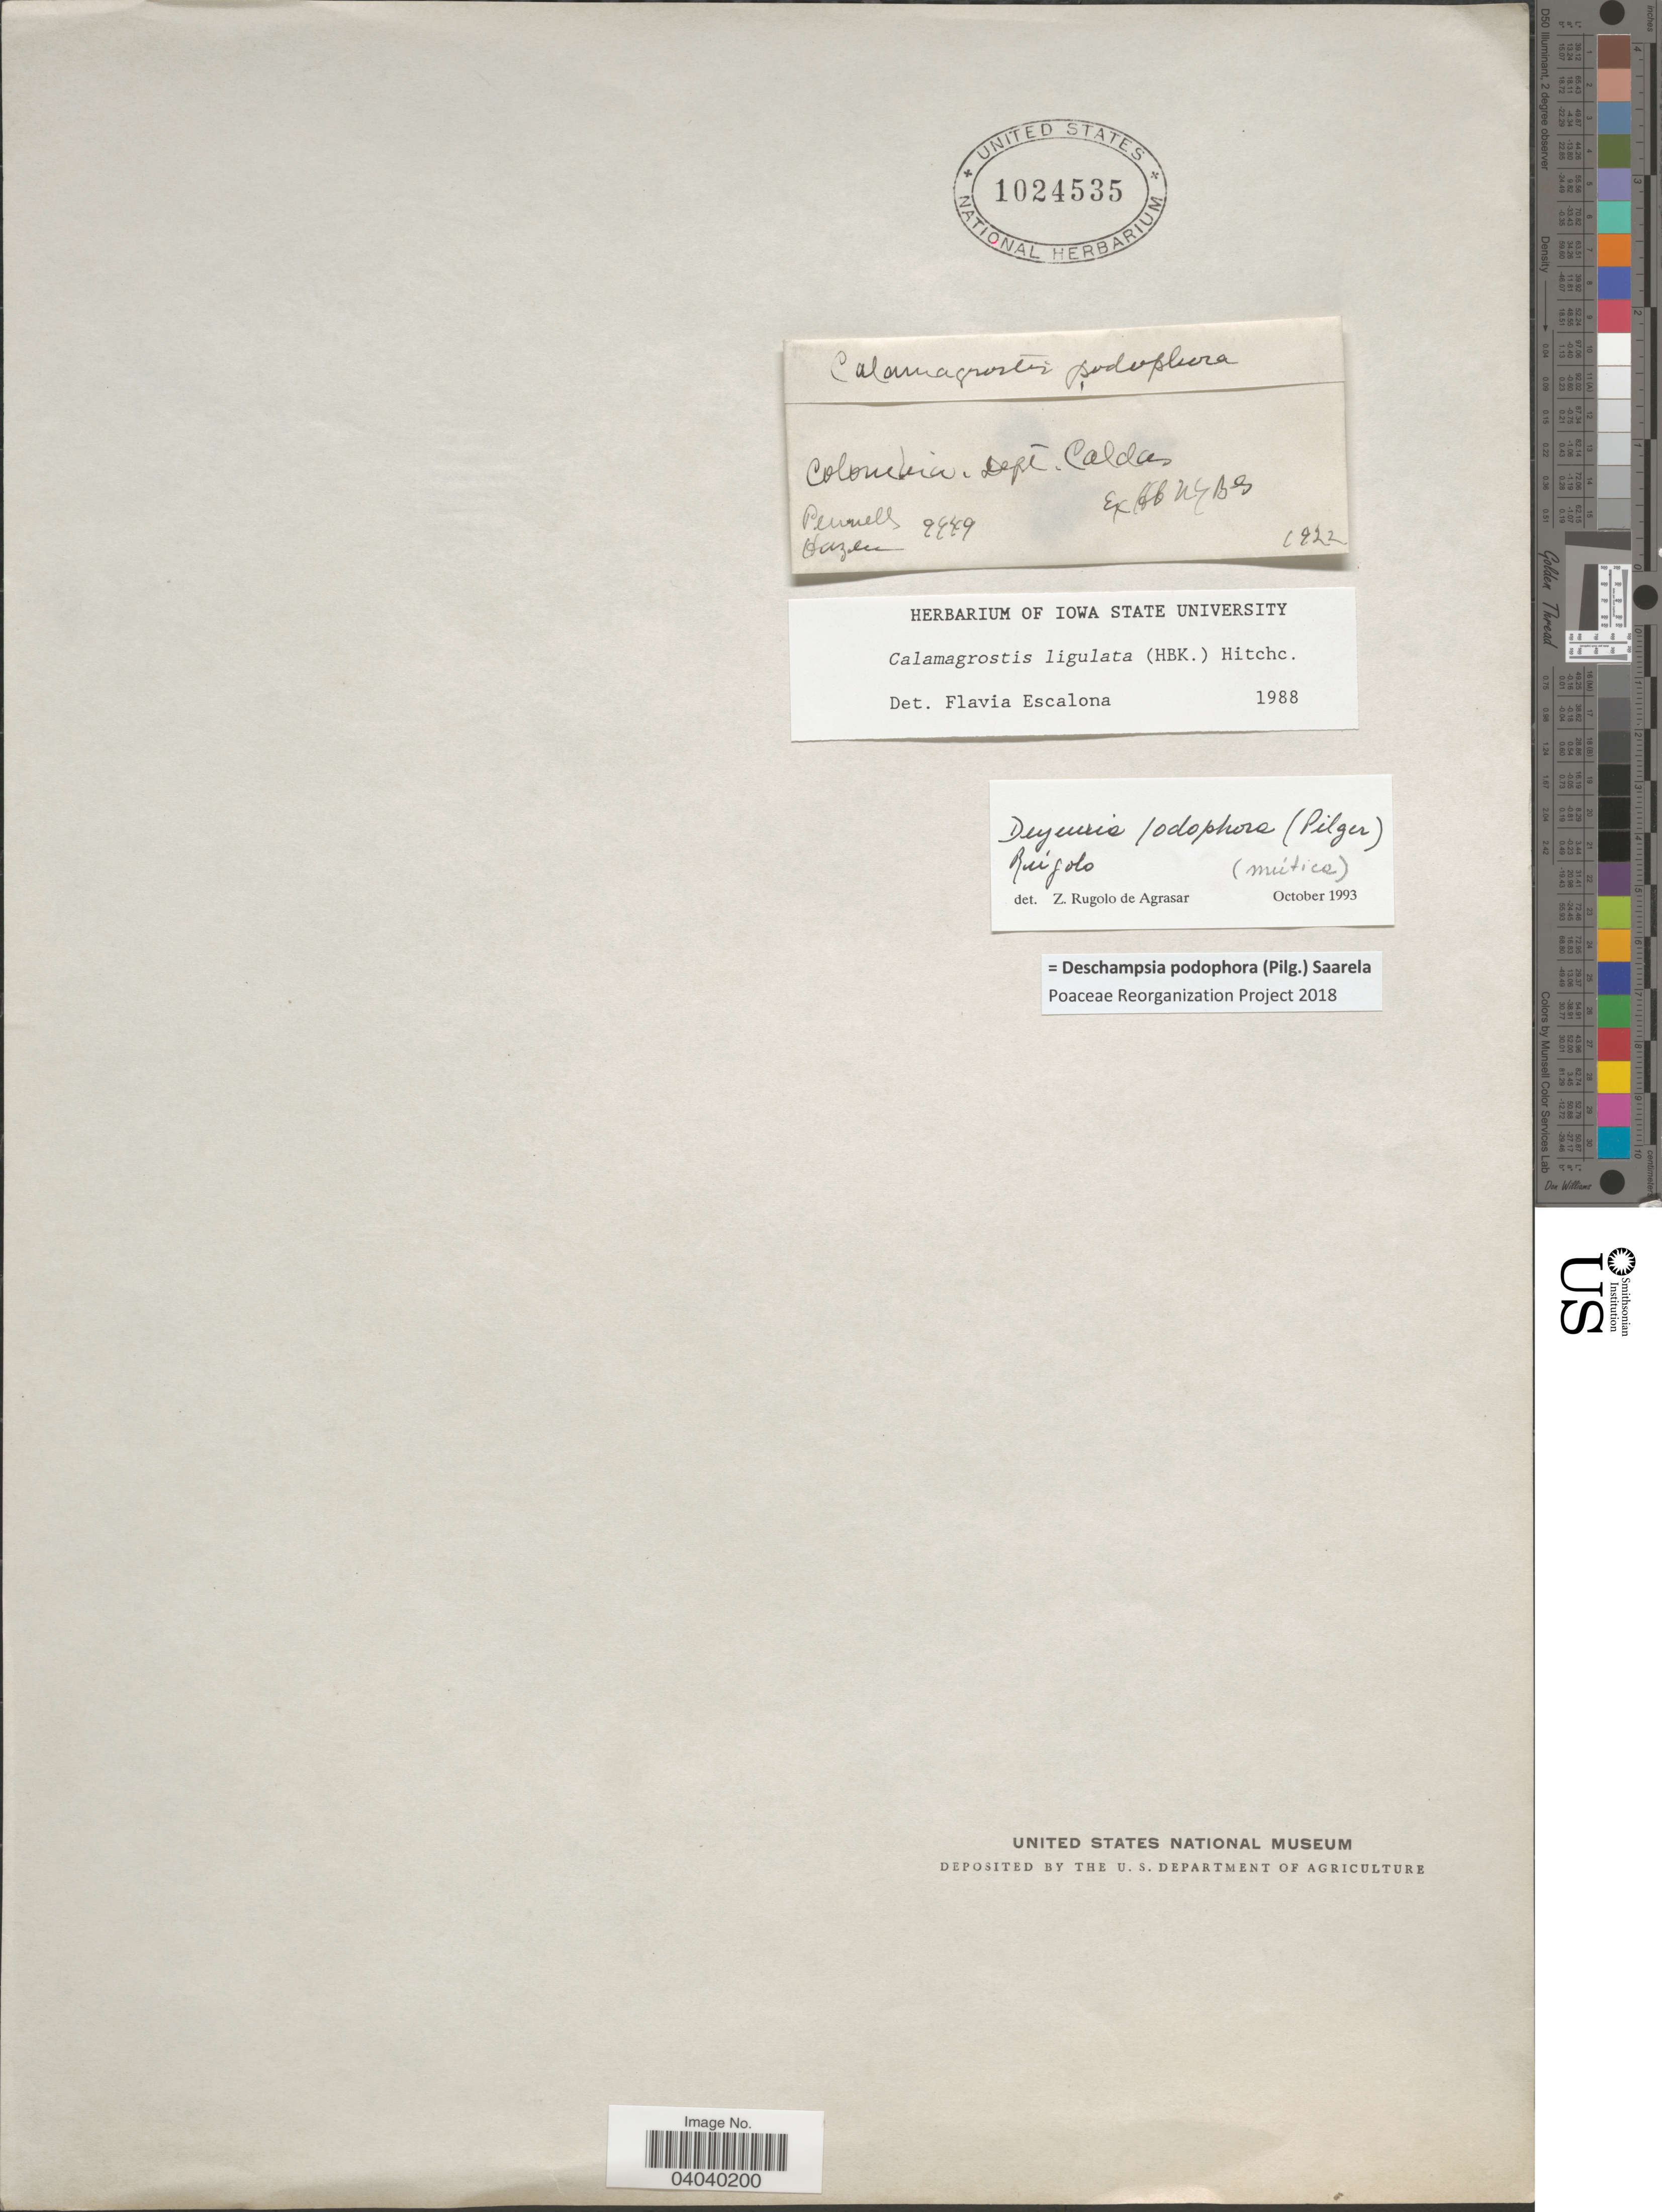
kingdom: Plantae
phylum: Tracheophyta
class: Liliopsida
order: Poales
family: Poaceae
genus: Deschampsia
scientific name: Deschampsia podophora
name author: (Pilg.) Saarela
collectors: -. Pennell & Hazen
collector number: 9449*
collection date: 1922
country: Colombia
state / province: Caldas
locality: Dept. Caldas.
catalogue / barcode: US 1024535